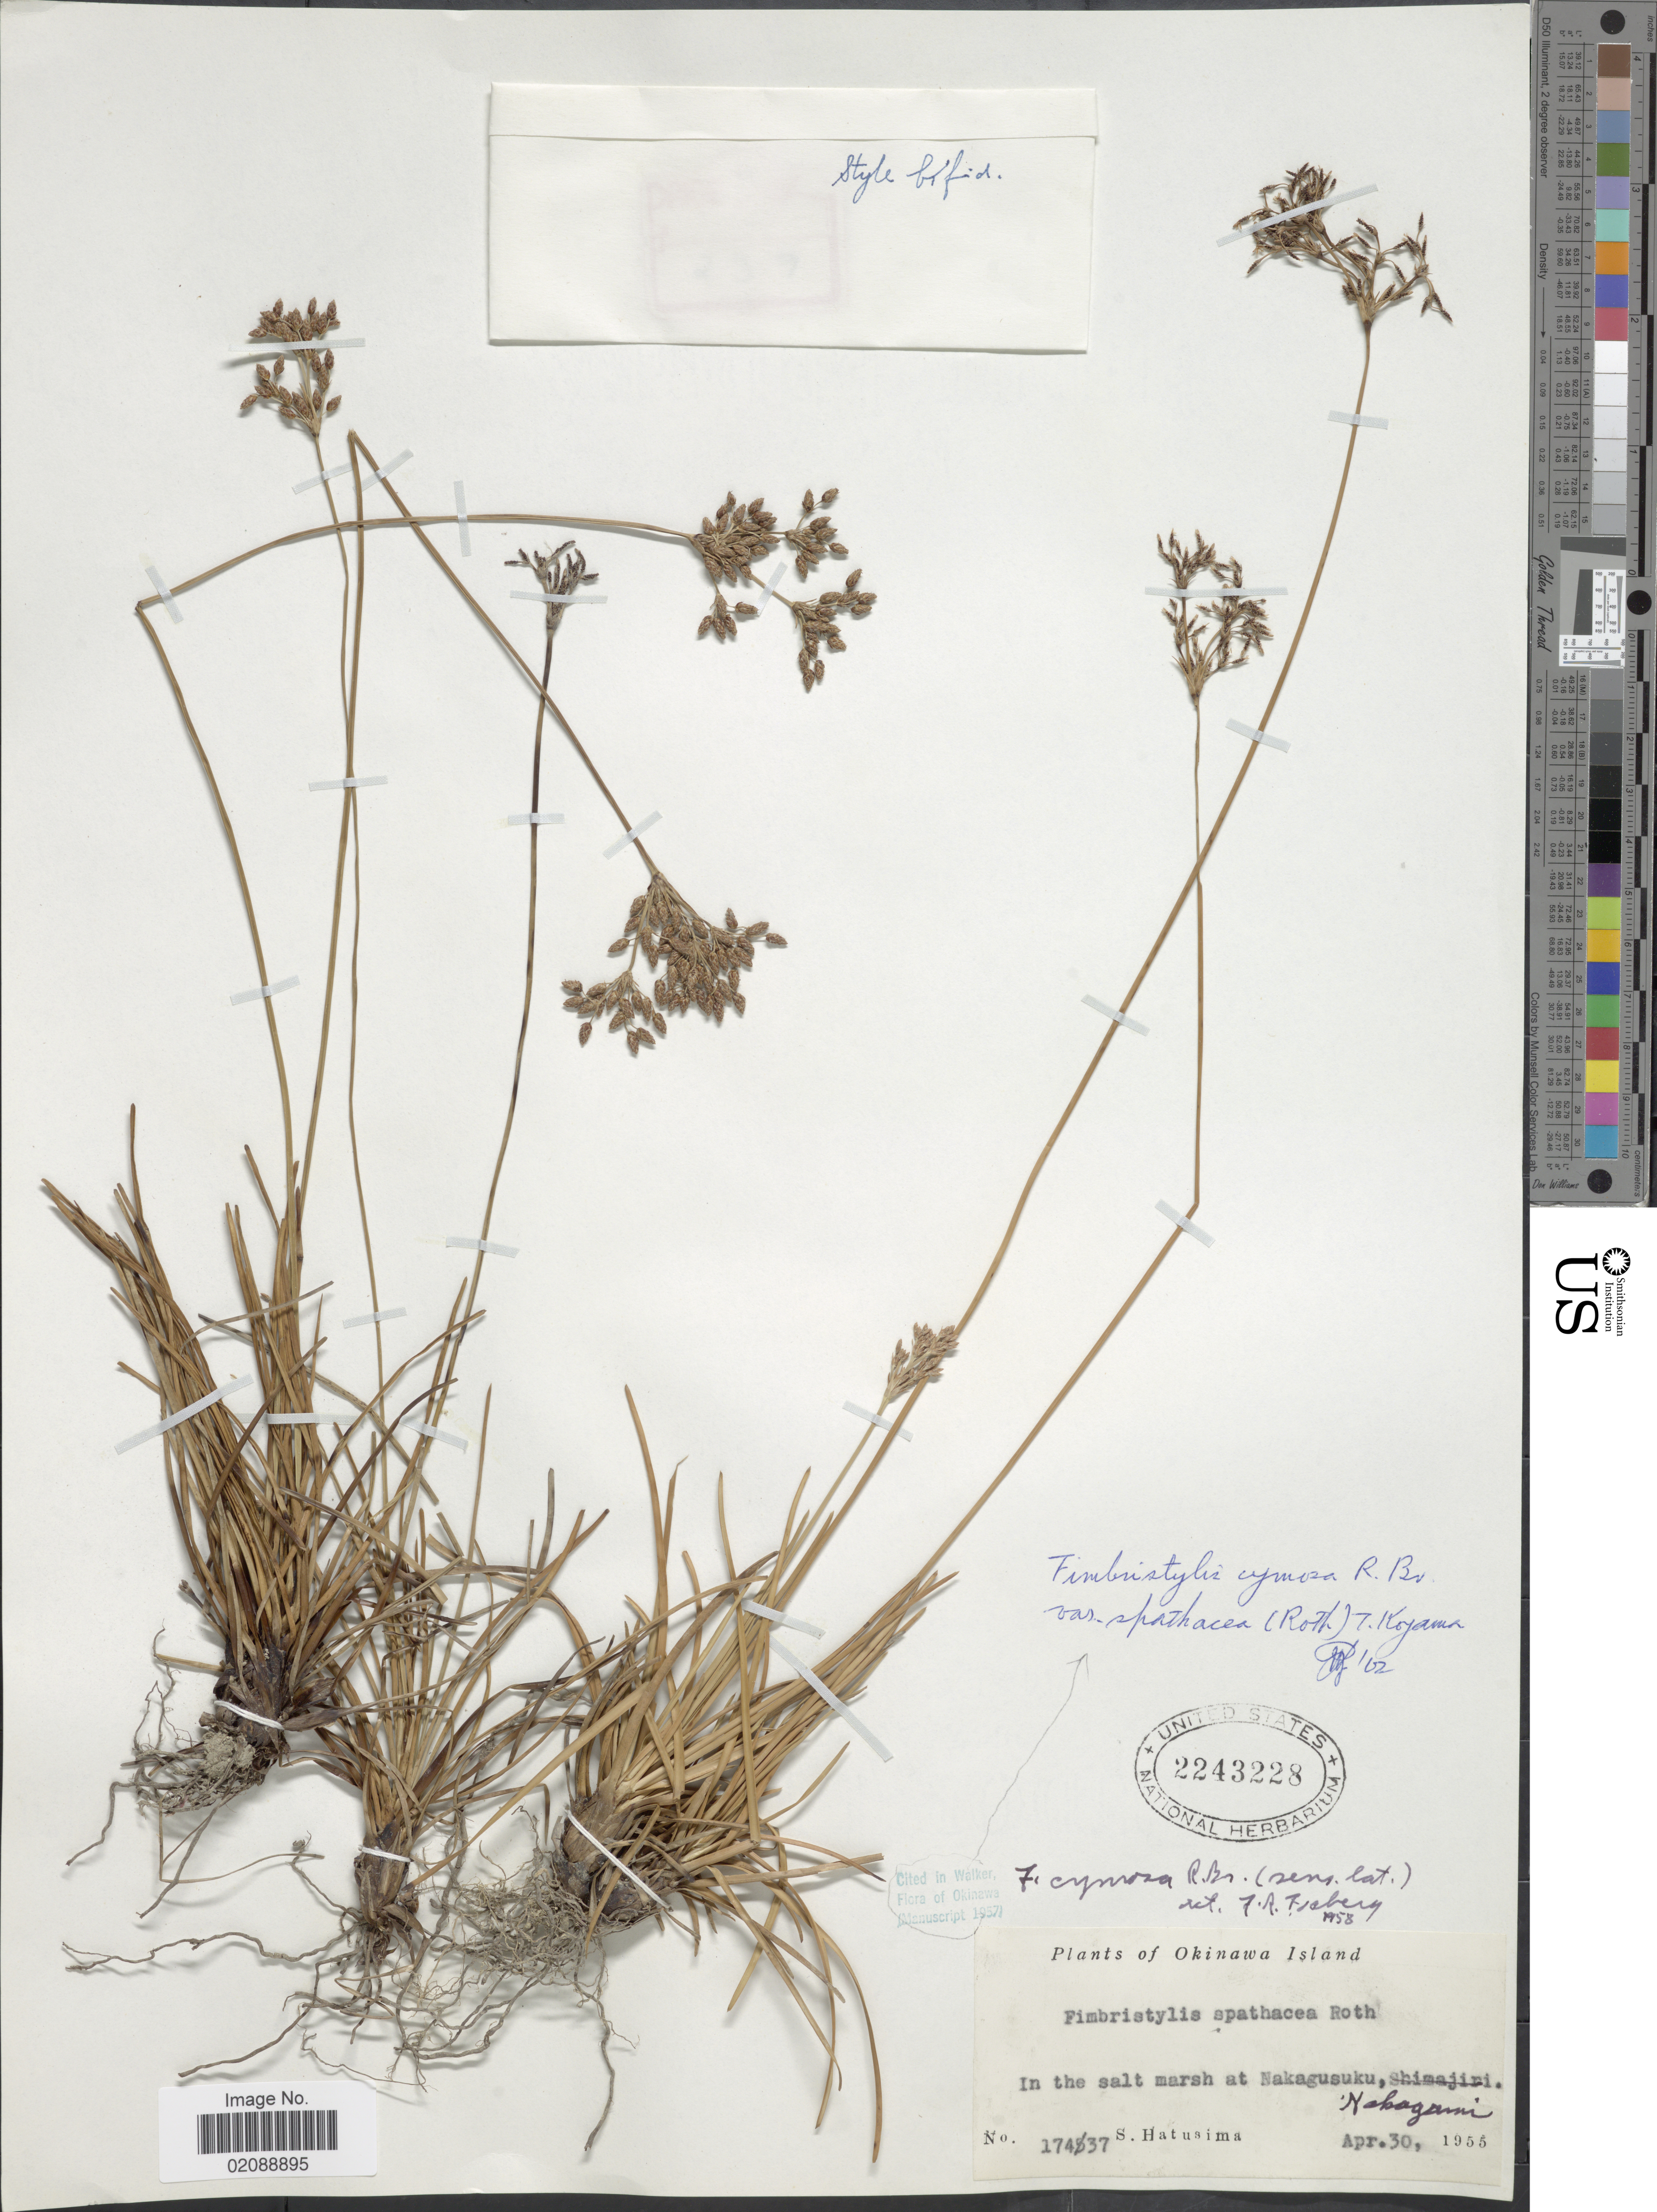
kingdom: Plantae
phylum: Tracheophyta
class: Liliopsida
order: Poales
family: Cyperaceae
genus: Fimbristylis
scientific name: Fimbristylis cymosa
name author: R. Br.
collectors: S. Hatusima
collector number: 17437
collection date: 1955-04-30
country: Japan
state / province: Okinawa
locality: Okinawa Island, in the salt marsh at Nakagusuku, Nakagami.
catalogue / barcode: US 2243228